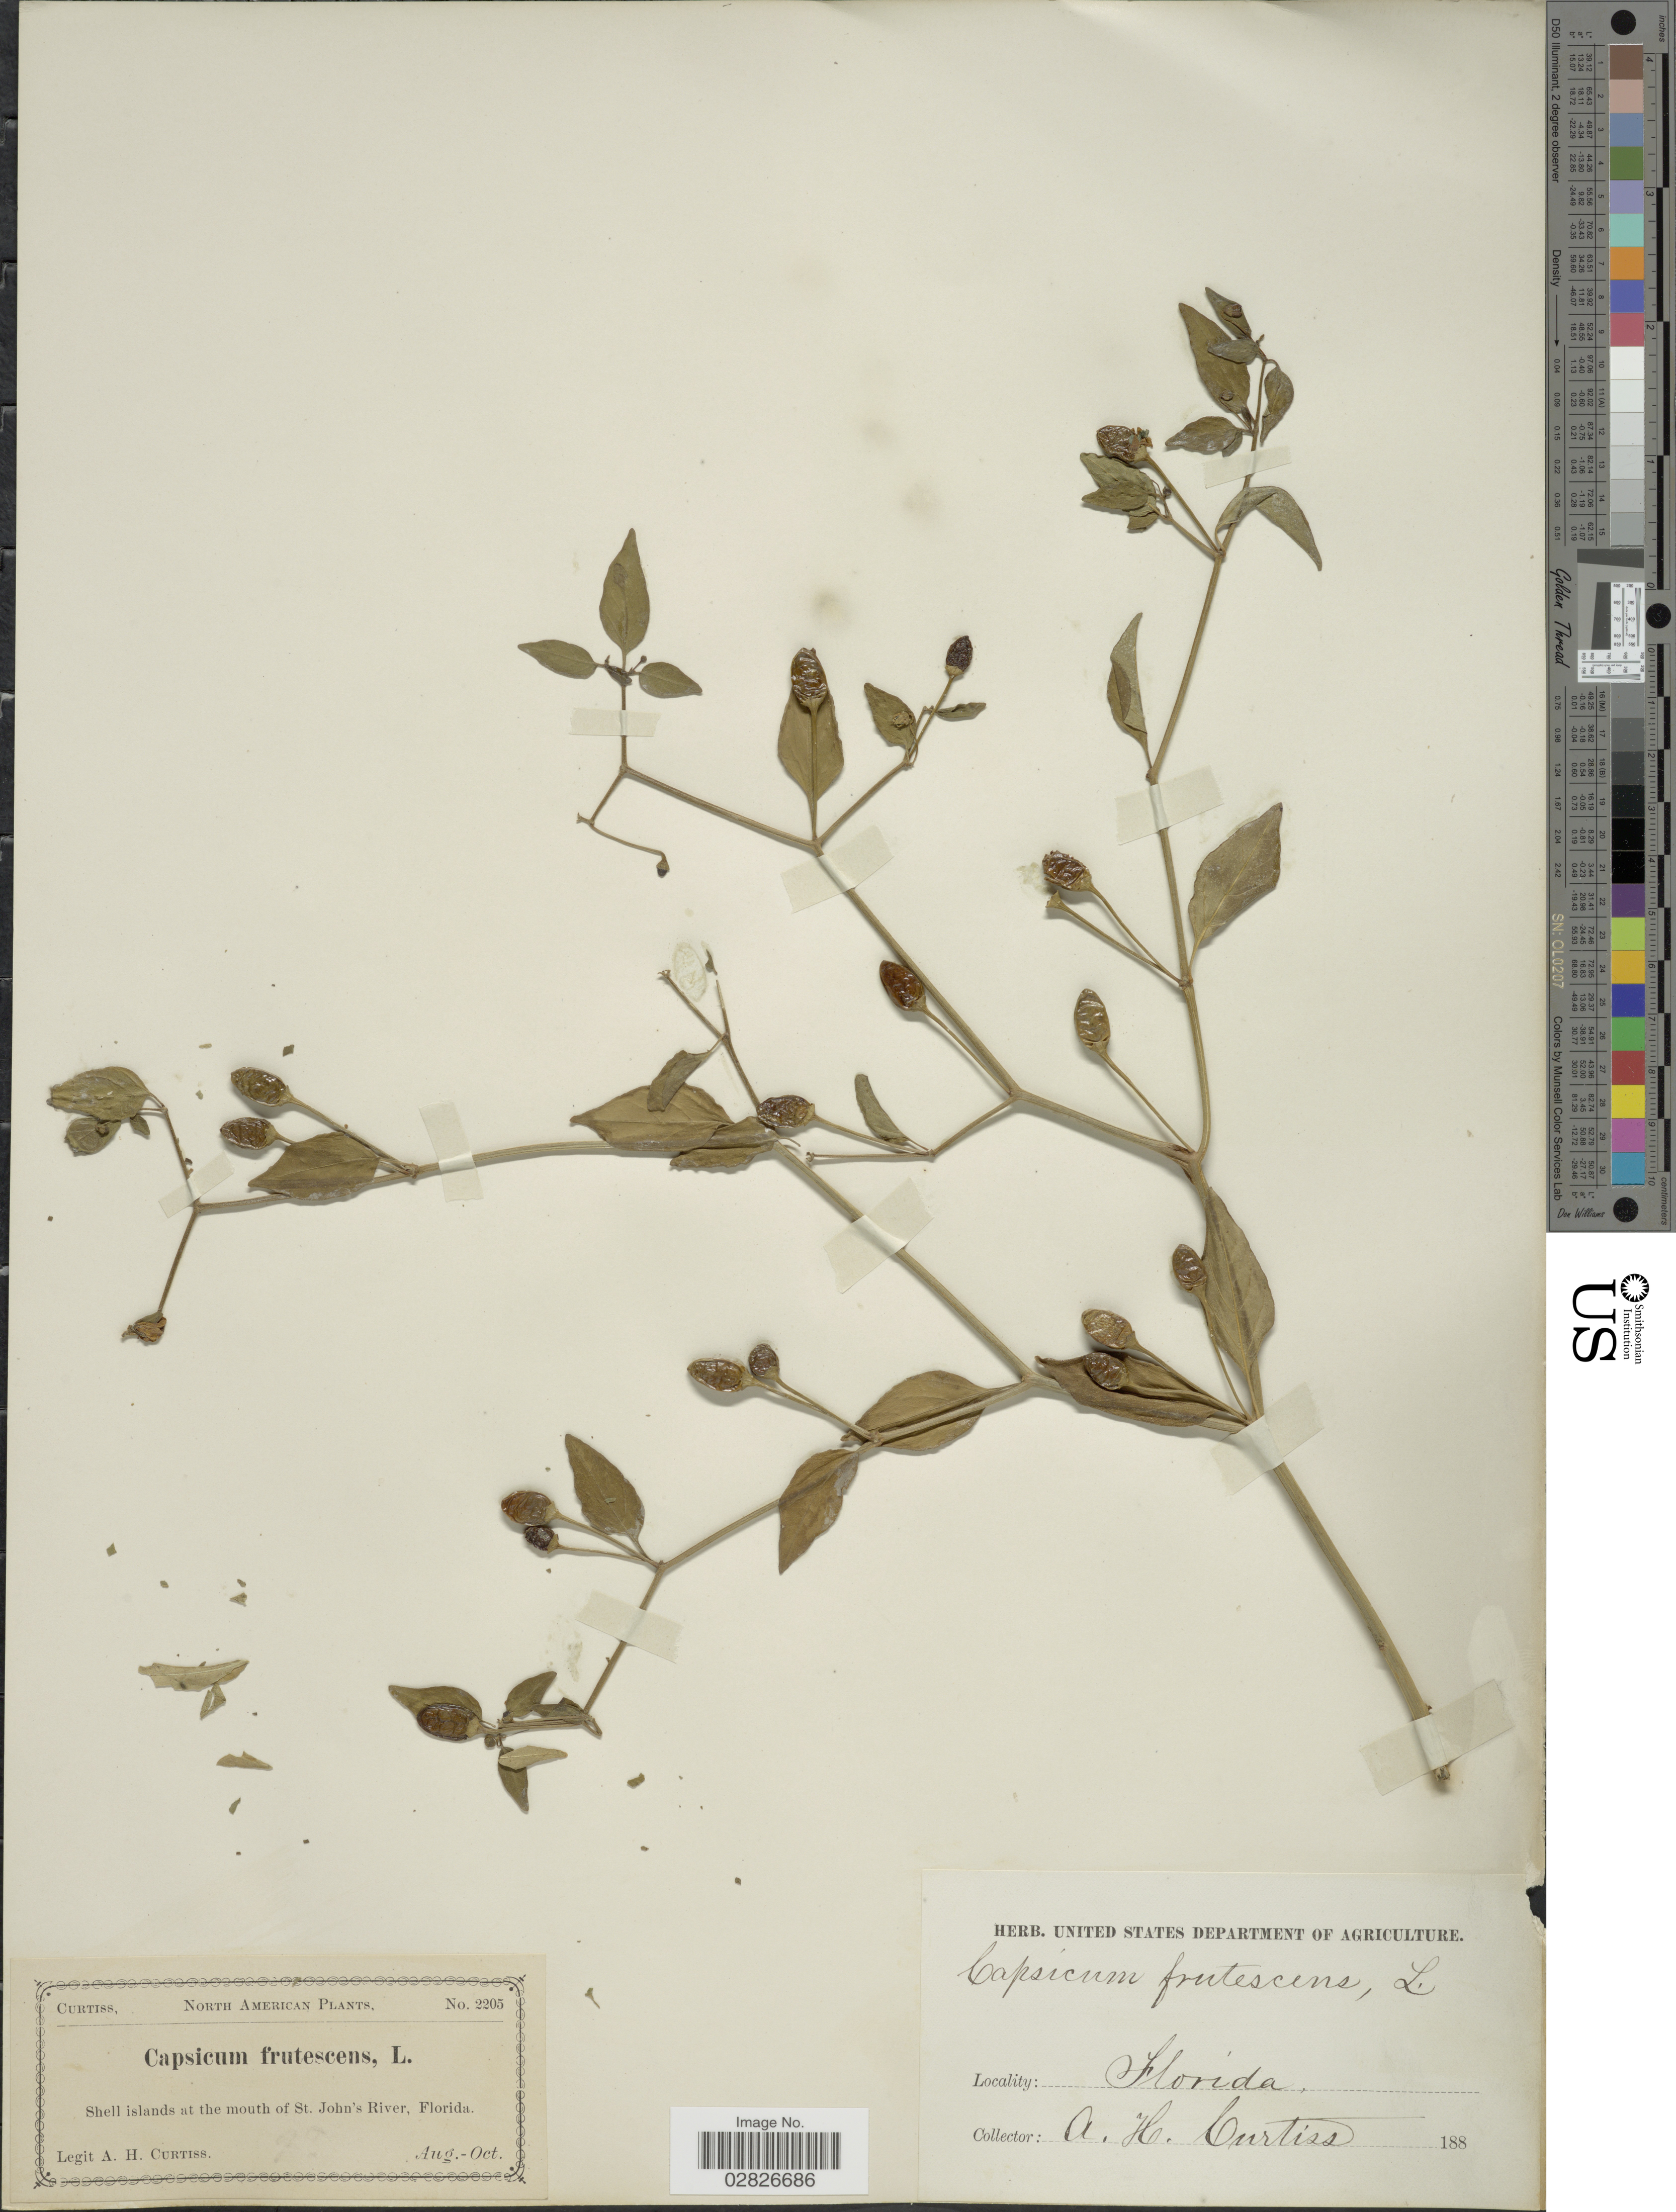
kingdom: Plantae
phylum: Tracheophyta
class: Magnoliopsida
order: Solanales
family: Solanaceae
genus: Capsicum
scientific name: Capsicum frutescens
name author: L.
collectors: A. H. Curtiss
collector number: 2205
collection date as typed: Aug.-Oct. 188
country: United States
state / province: Florida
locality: Shell islands at the mouth of St. John's River.